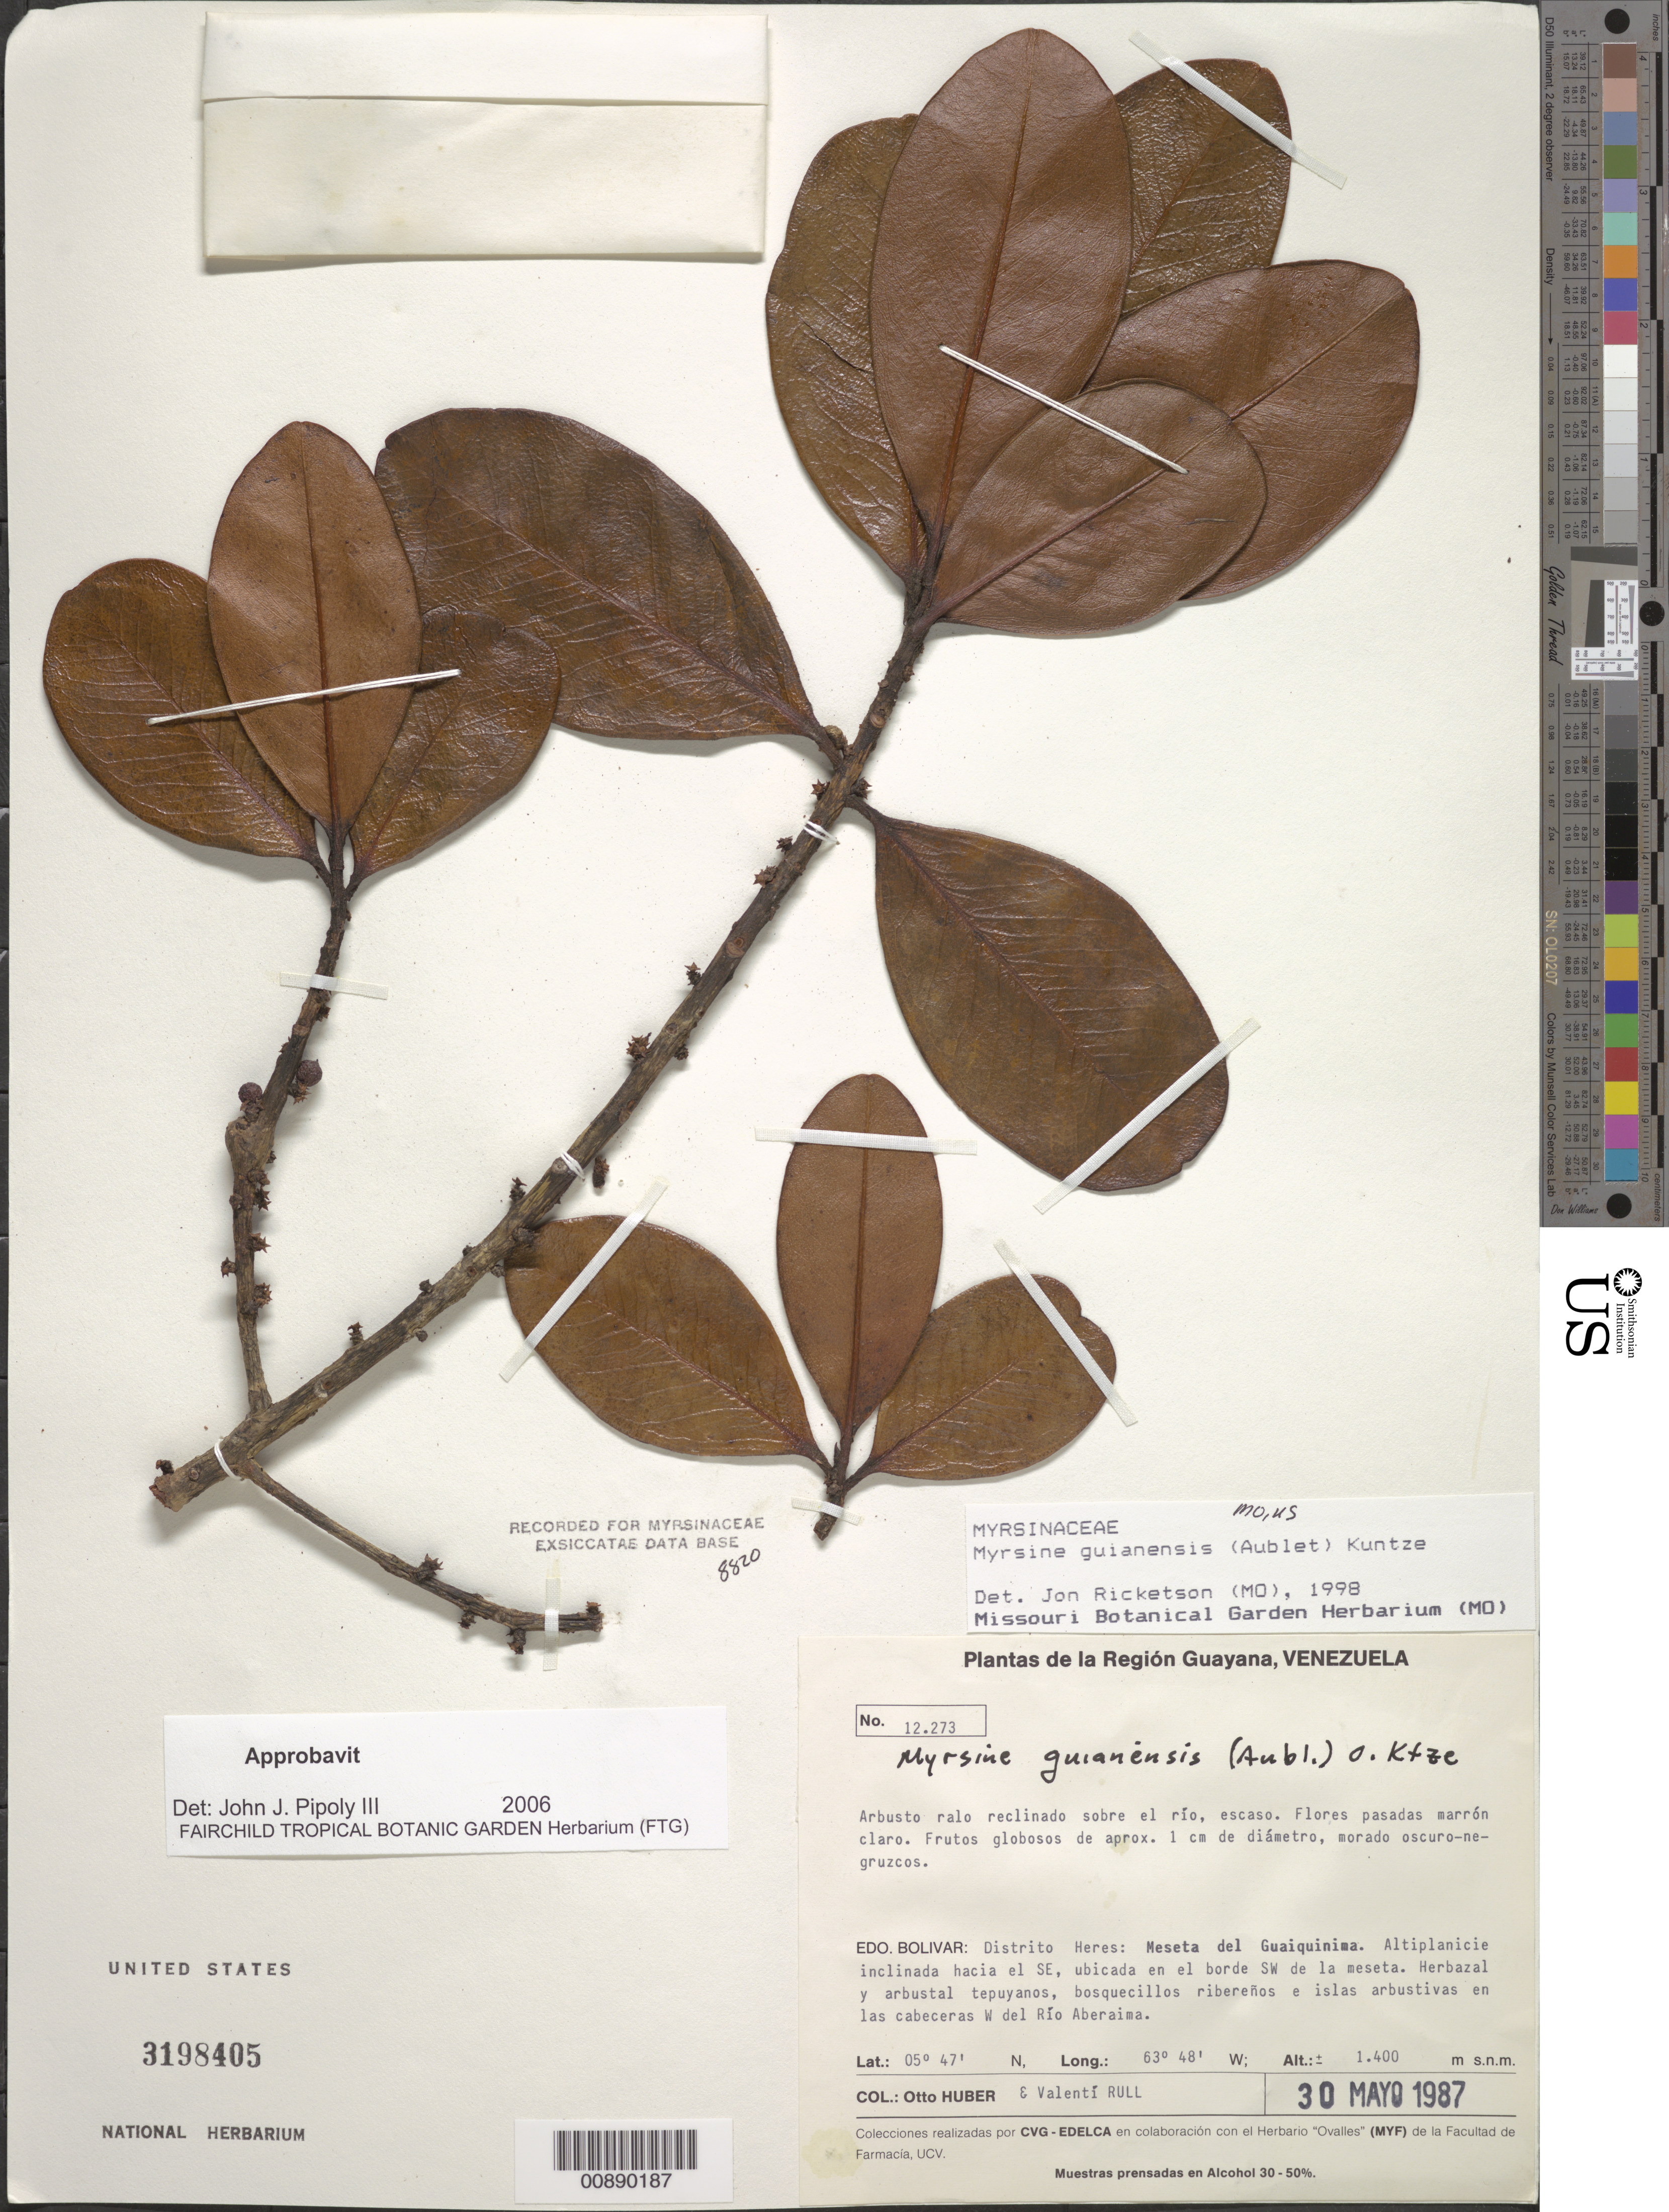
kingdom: Plantae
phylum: Tracheophyta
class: Magnoliopsida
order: Ericales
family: Primulaceae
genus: Myrsine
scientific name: Myrsine guianensis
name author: (Aubl.) Kuntze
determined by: Pipoly, J. J., III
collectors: O. Huber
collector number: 12273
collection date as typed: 30-May-87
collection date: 1987-05-30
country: Venezuela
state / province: Bolívar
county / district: Heres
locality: Meseta del Guaiquinima, W of Río Aberiama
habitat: Herbazal y arbustal tepuyanos, busquecillos riberenos e islas arbustivas; en arbustal sobre rocas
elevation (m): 1400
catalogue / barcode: US 3198405